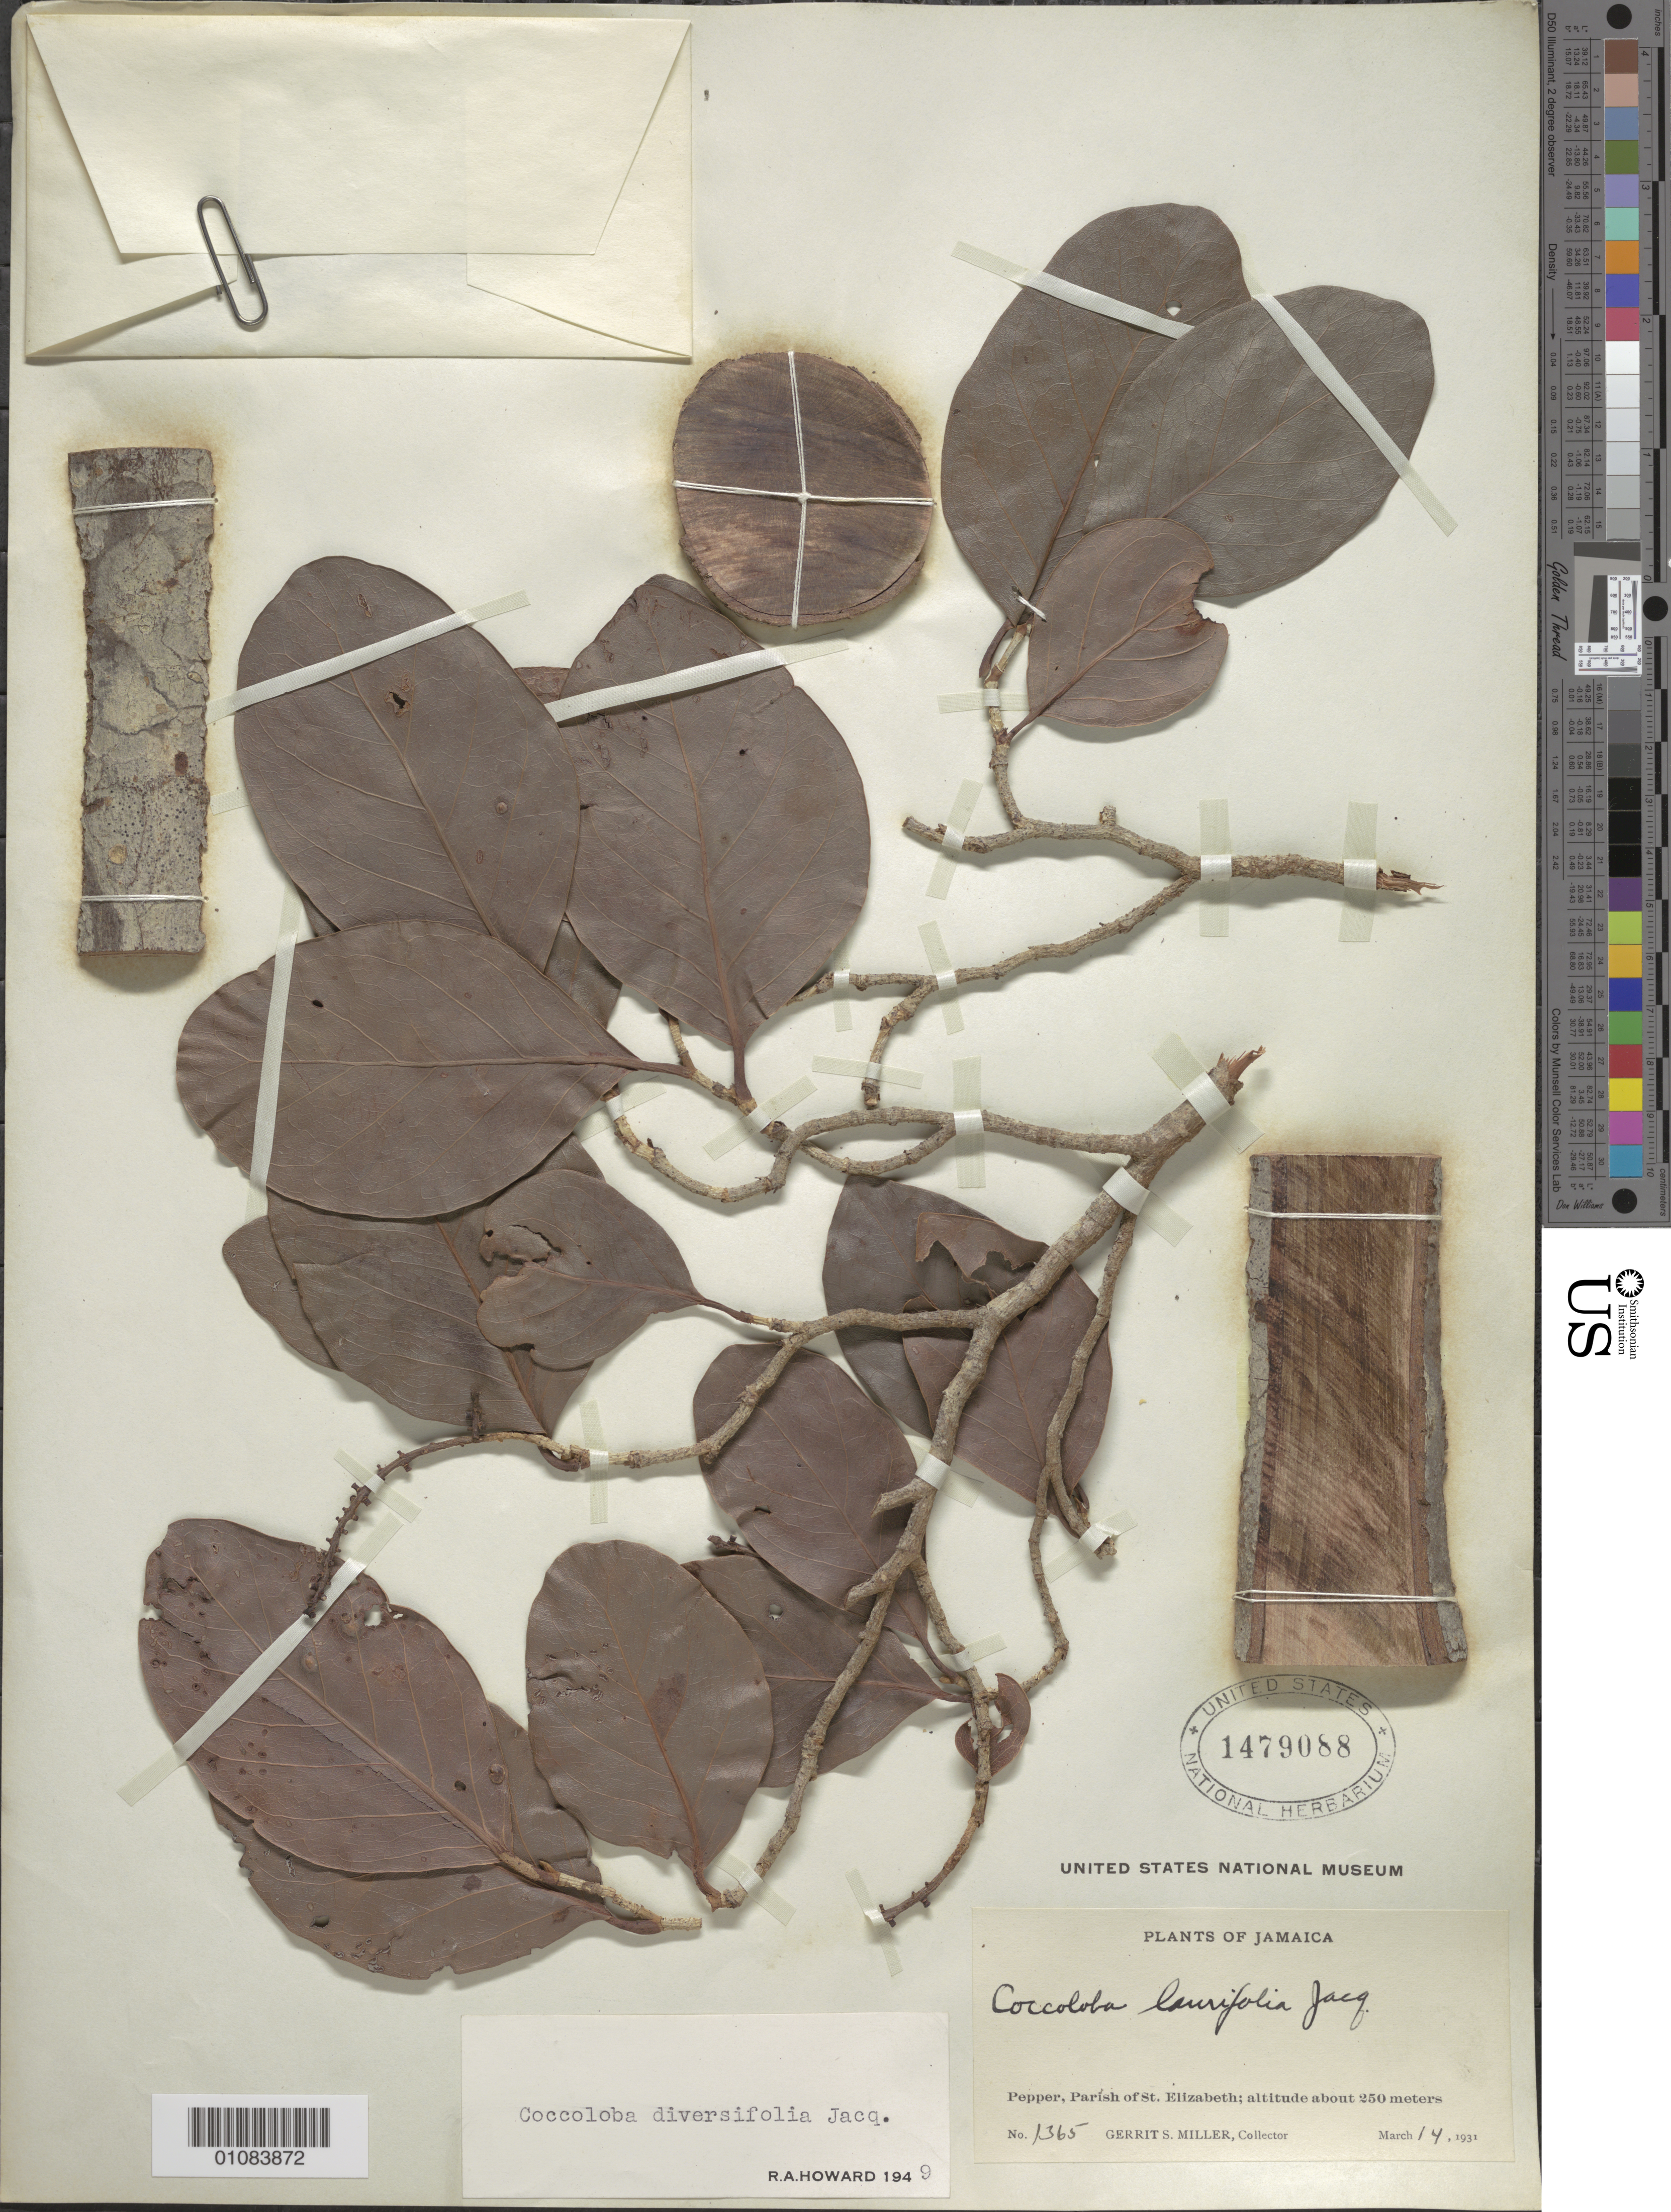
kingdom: Plantae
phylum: Tracheophyta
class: Magnoliopsida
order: Caryophyllales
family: Polygonaceae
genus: Coccoloba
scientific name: Coccoloba diversifolia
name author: Jacq.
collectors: G. S. Miller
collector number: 1365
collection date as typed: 14 Mar 1931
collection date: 1931-03-14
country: Jamaica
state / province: Saint Elizabeth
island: Jamaica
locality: Pepper, Parish of St. Elizabeth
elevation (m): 250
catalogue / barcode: US 1479088